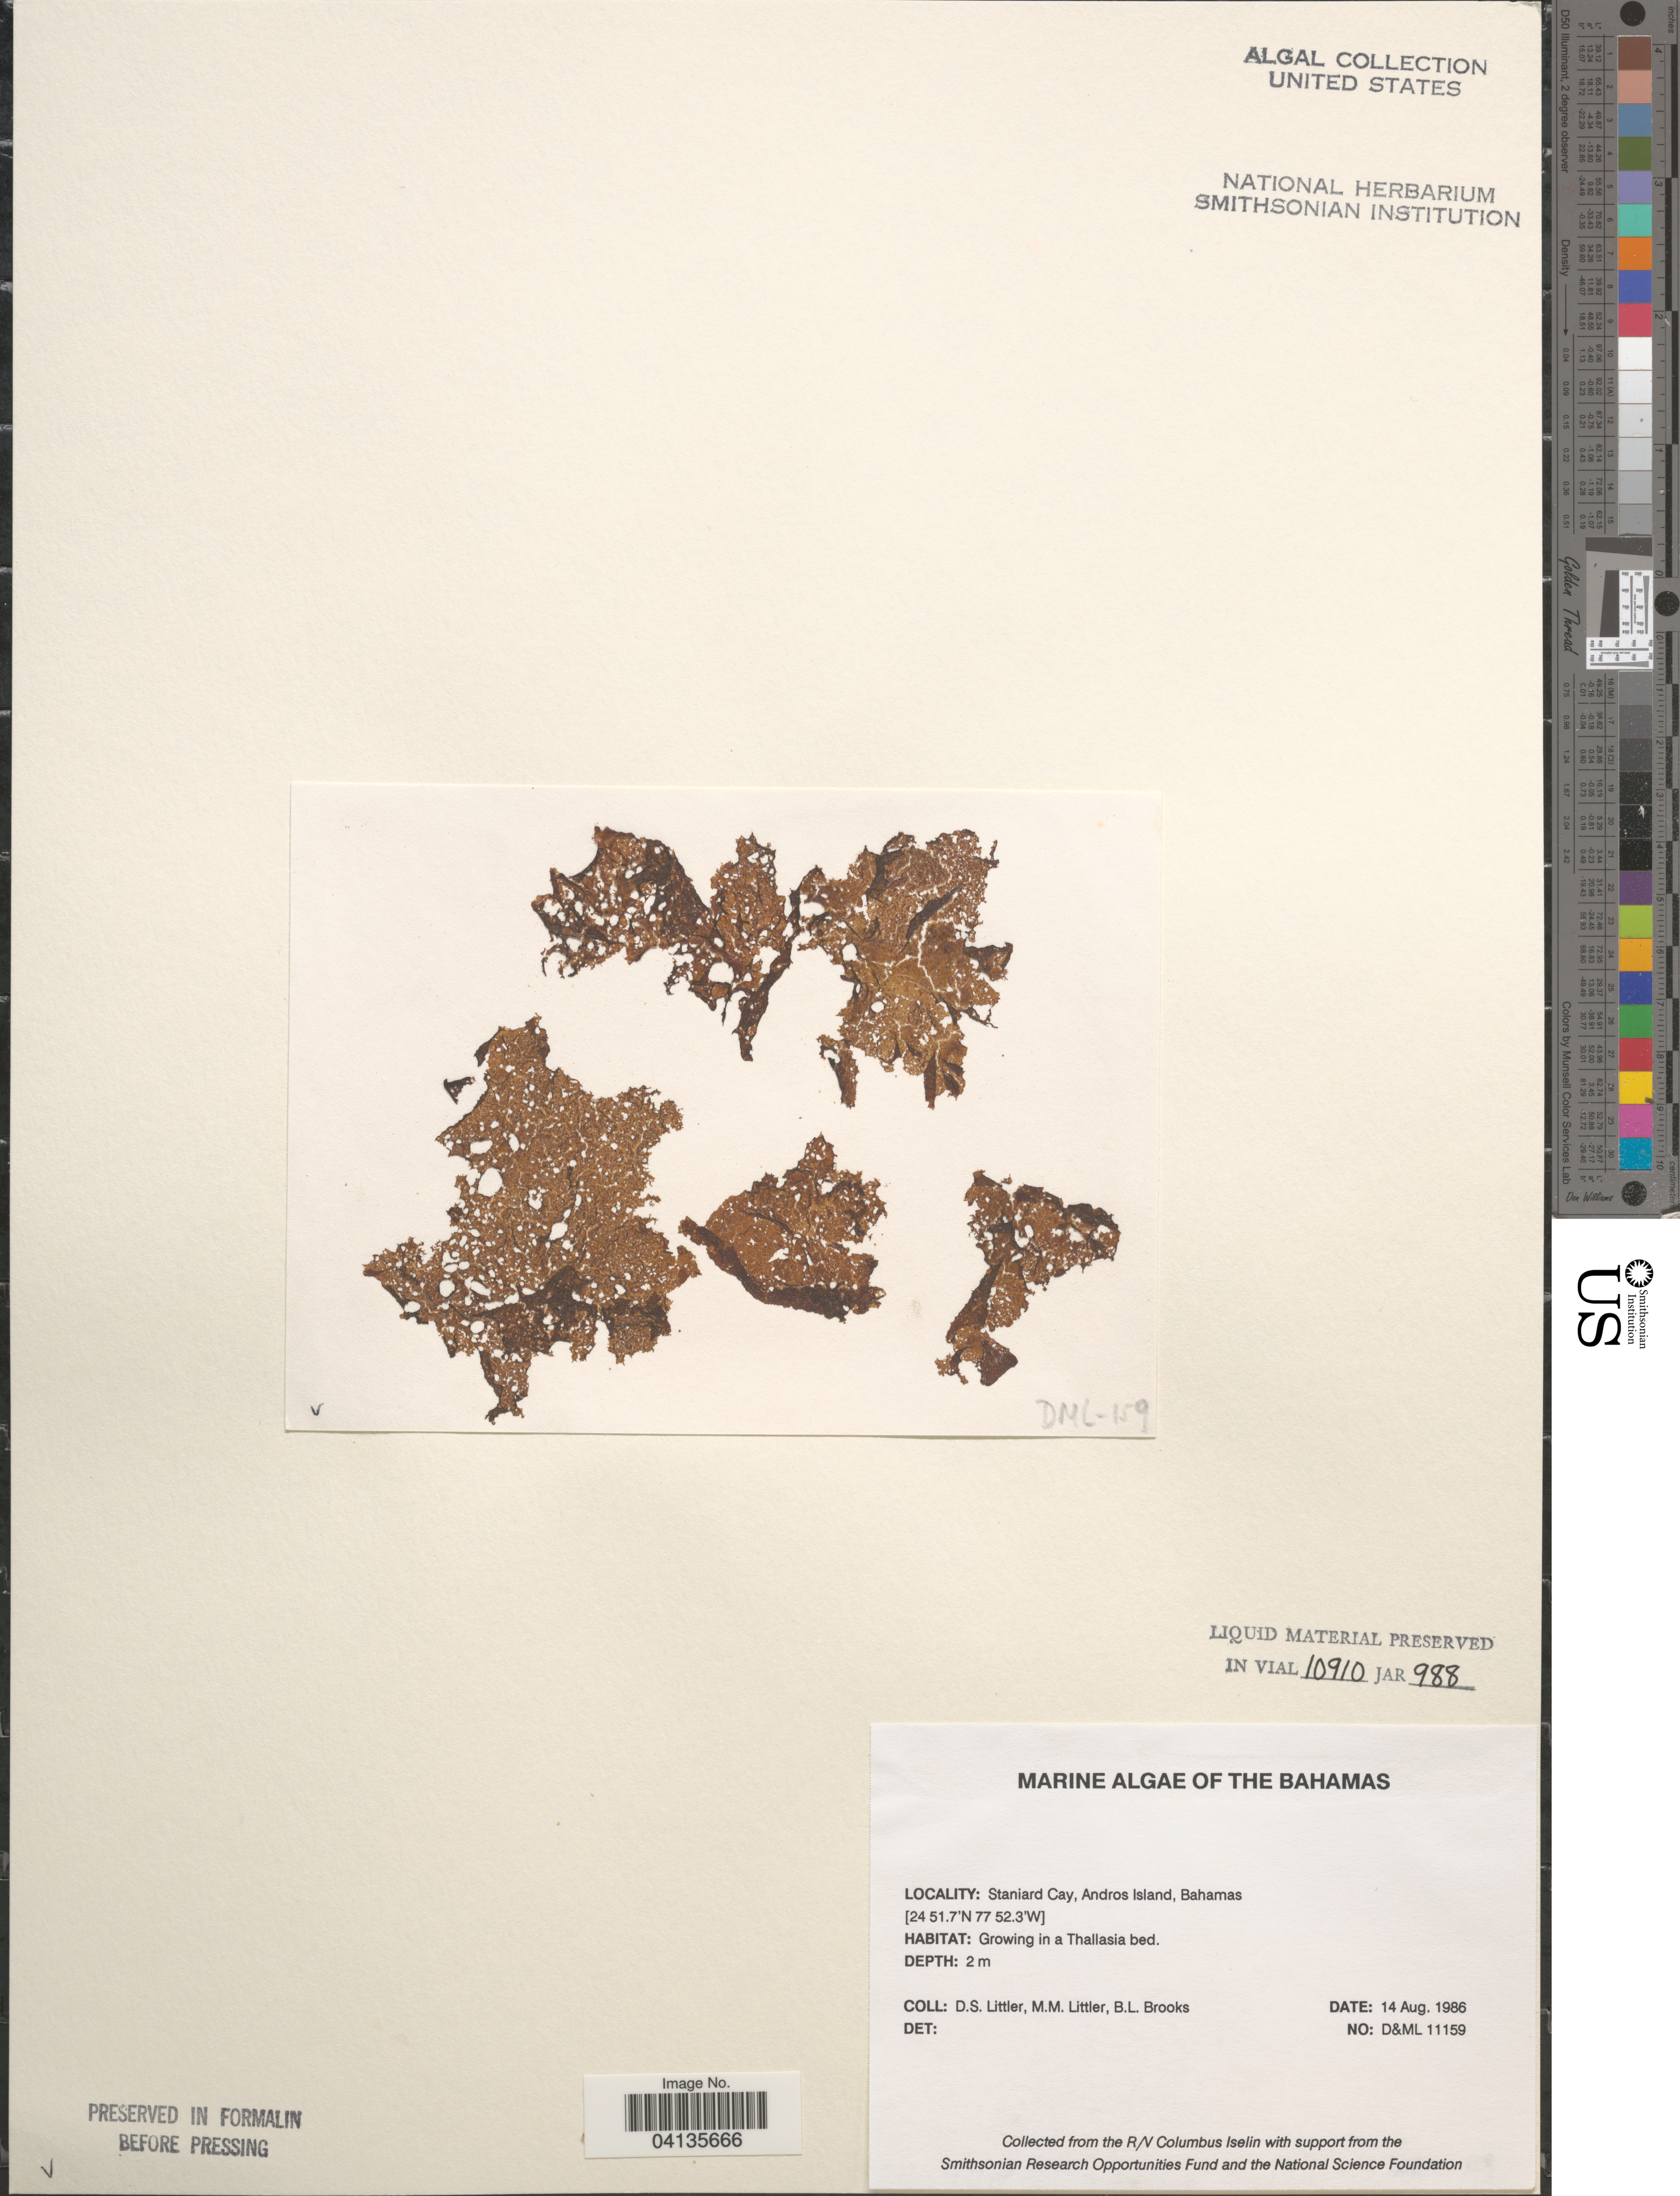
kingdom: Plantae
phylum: Rhodophyta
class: Florideophyceae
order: Corallinales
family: Corallinaceae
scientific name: Crustose Coralline Algae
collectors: D. S. Littler & B. Brooks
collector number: D&ML11159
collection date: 1986-08-14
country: Bahamas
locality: Staniard Cay, Andros Island.